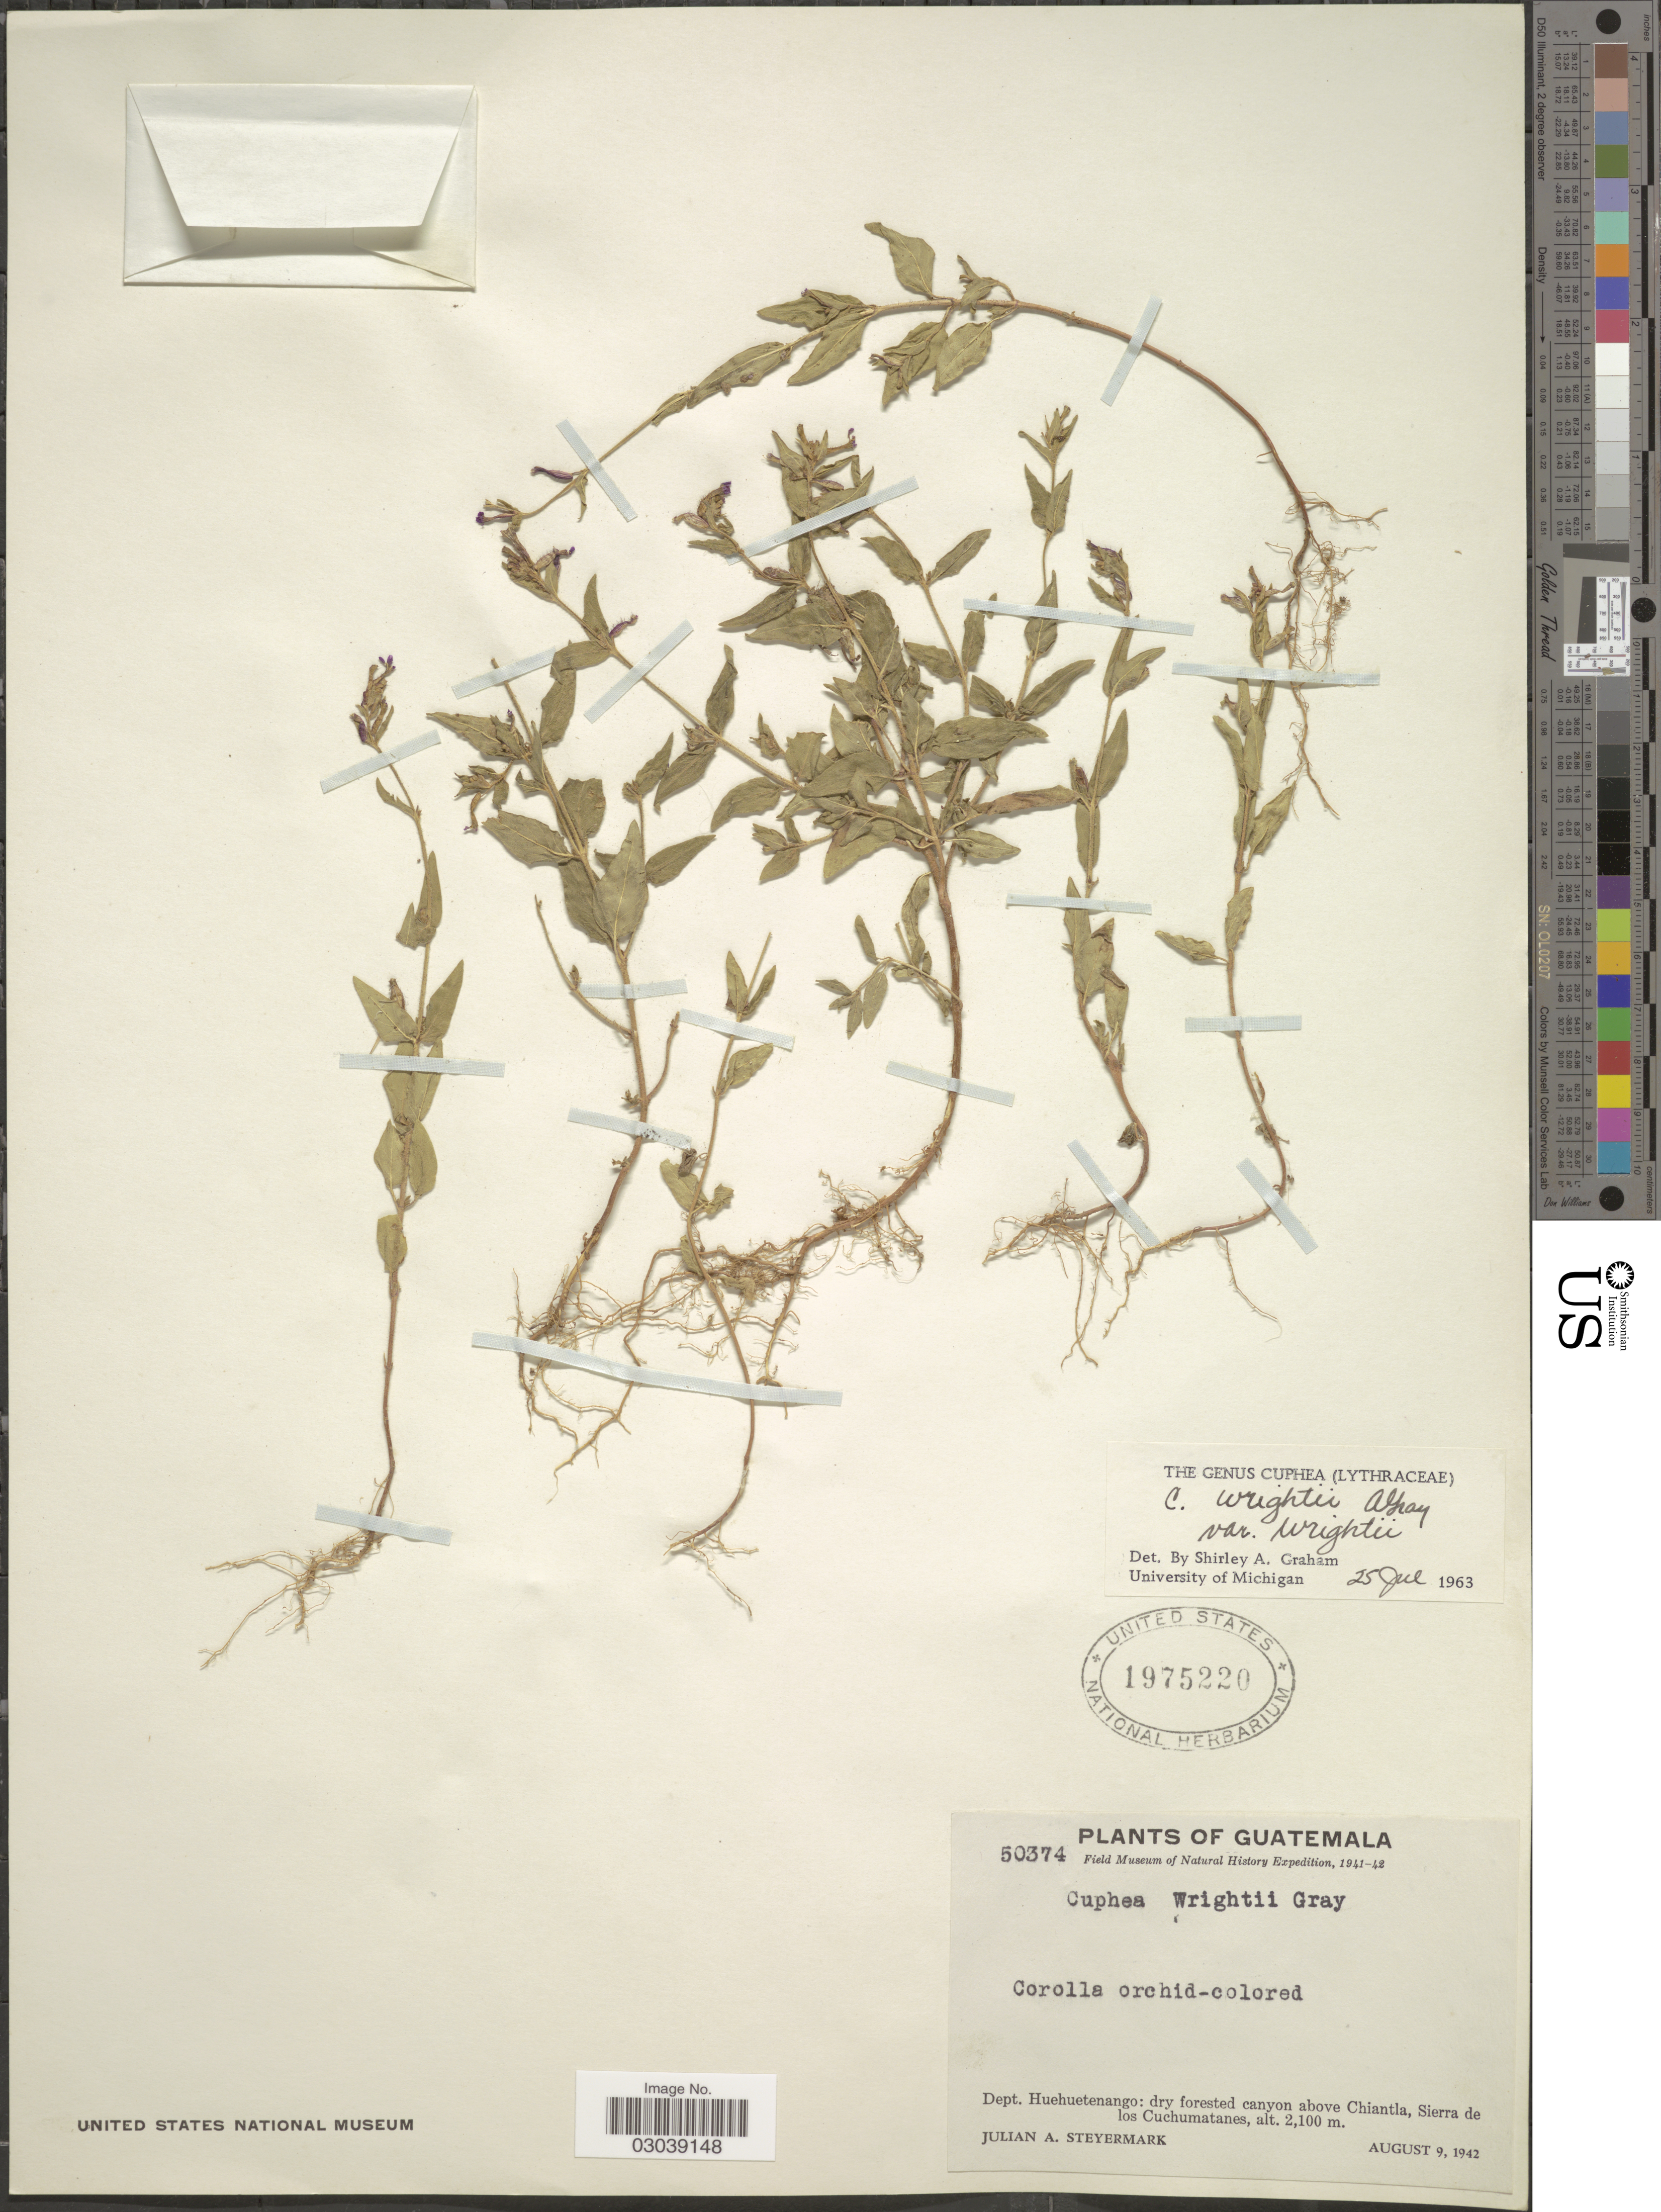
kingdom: Plantae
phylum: Tracheophyta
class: Magnoliopsida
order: Myrtales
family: Lythraceae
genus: Cuphea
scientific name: Cuphea wrightii var. wrightii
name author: A. Gray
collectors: J. Steyermark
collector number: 50374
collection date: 1942-08-09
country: Guatemala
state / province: Huehuetenango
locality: Dry forested canyon above Chiantla, Sierra de los Cuchumatanes.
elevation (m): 2100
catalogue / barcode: US 1975220